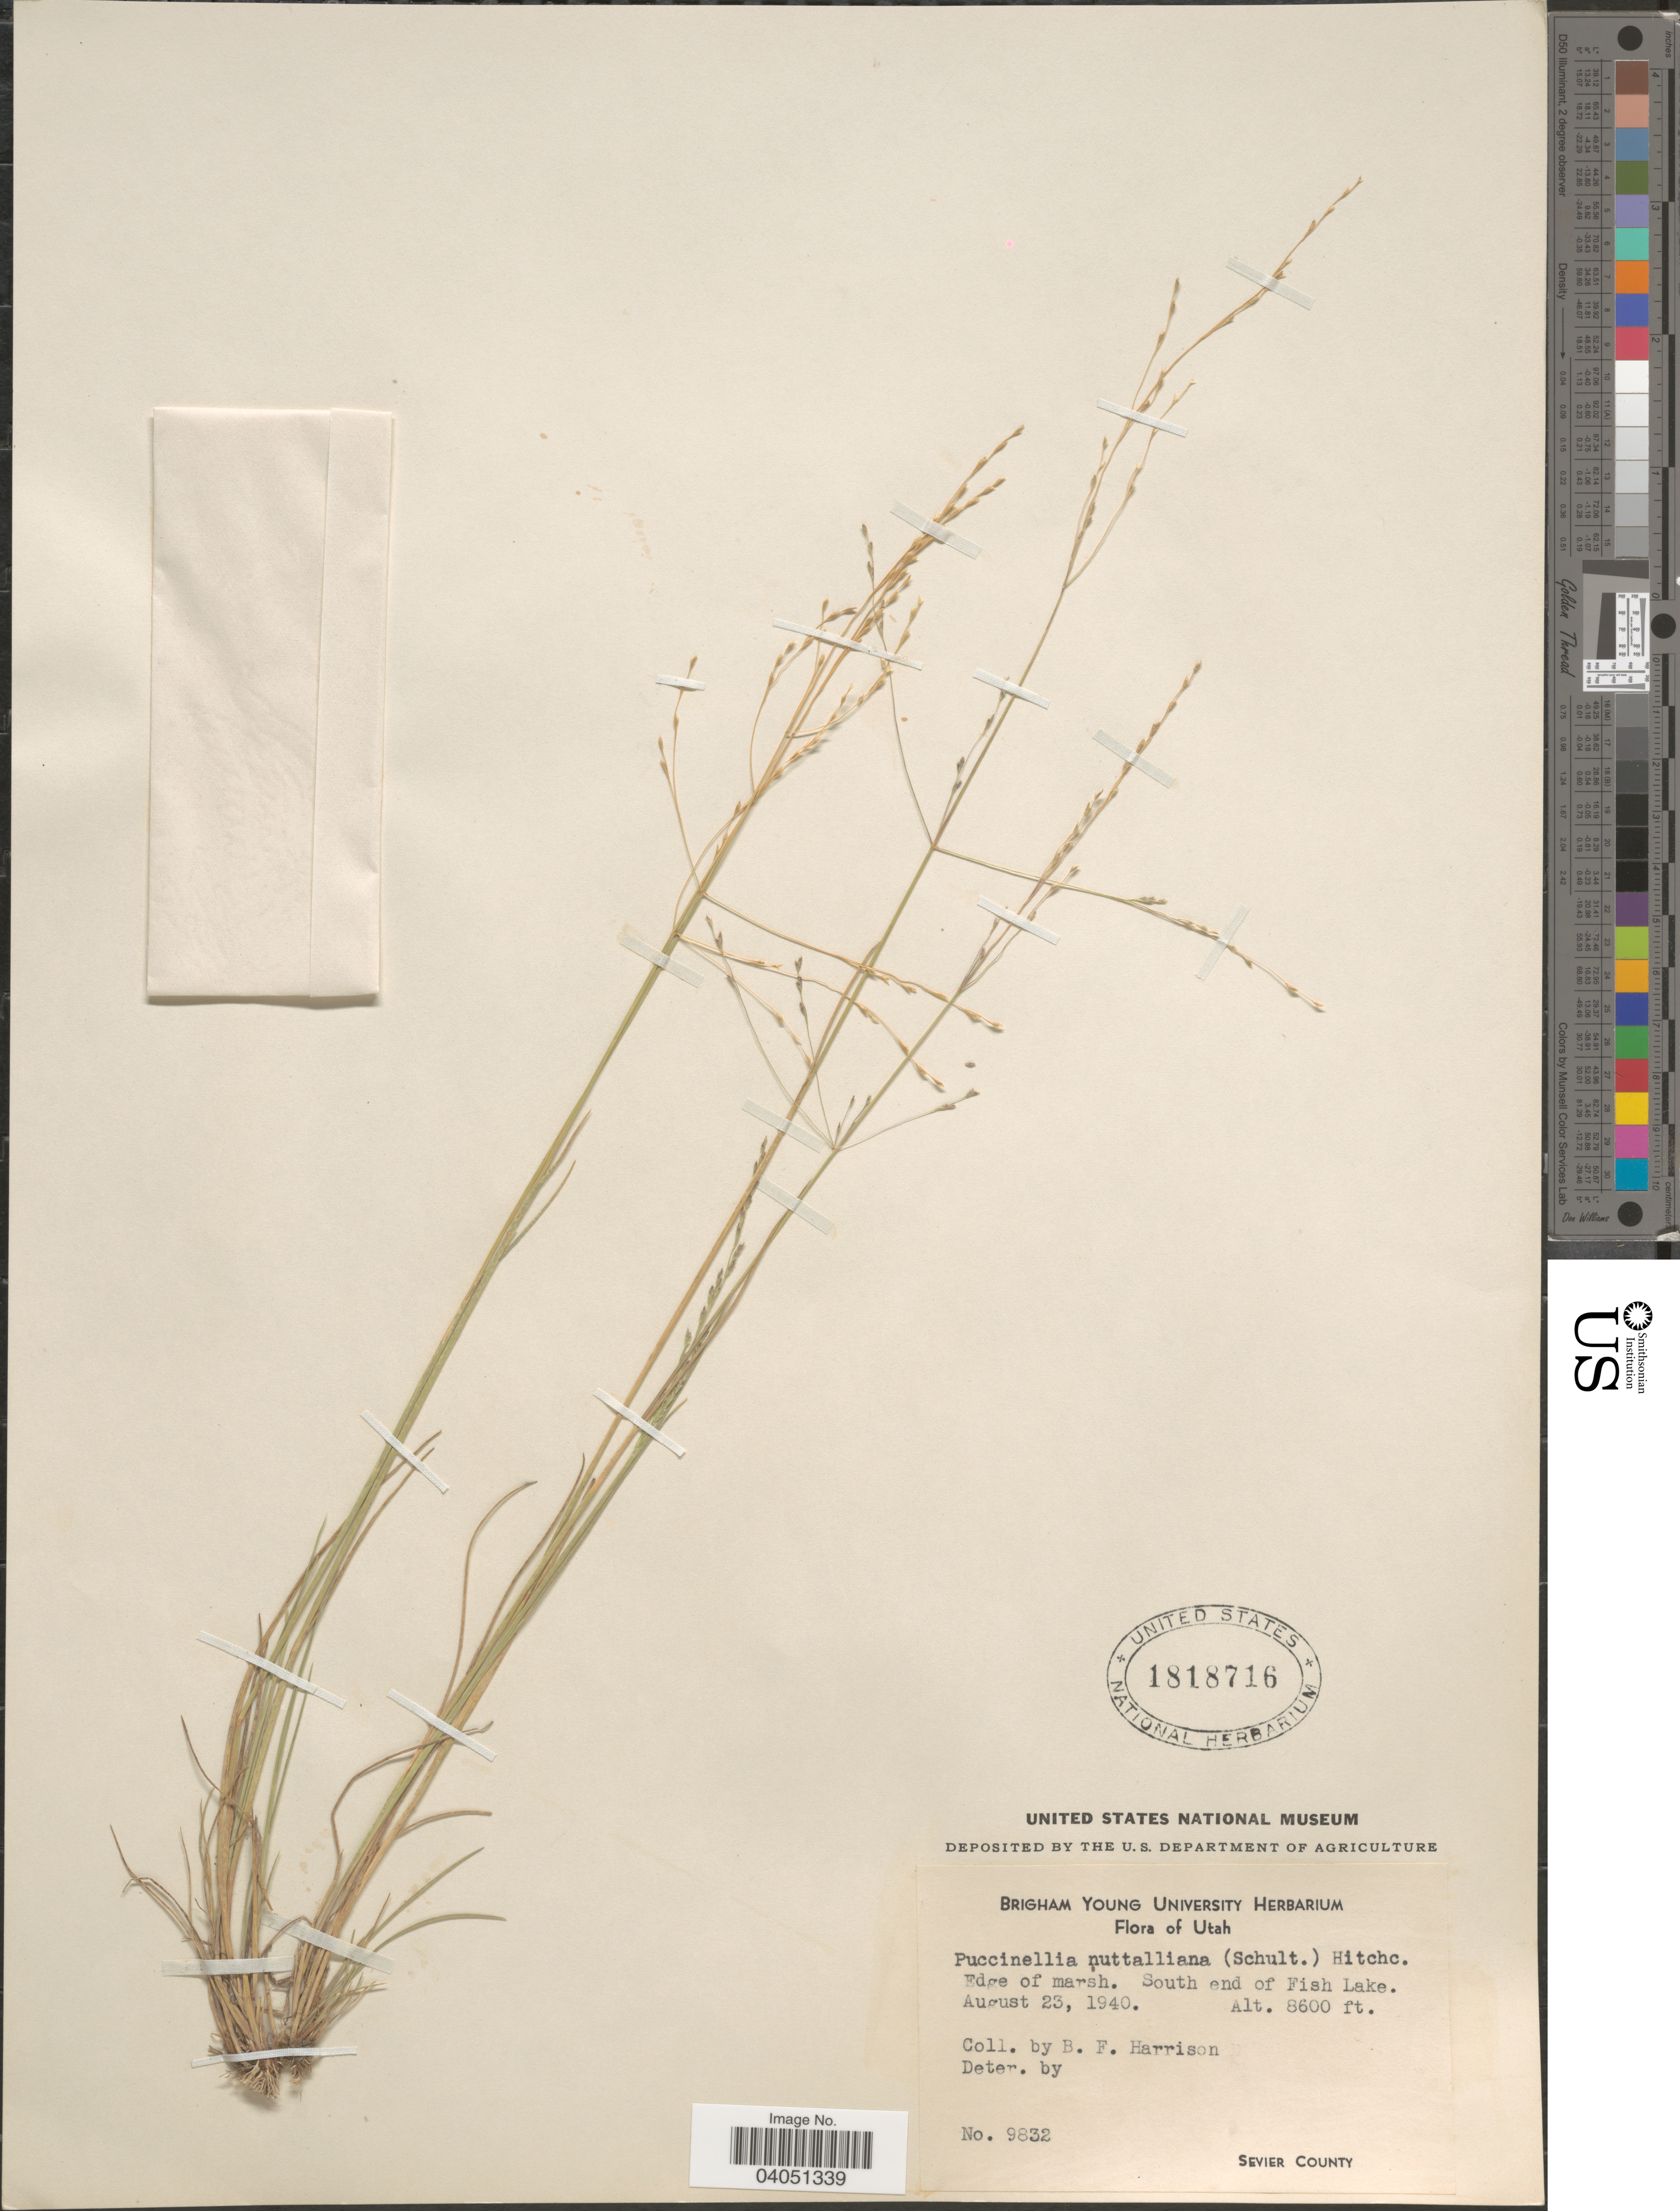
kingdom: Plantae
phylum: Tracheophyta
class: Liliopsida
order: Poales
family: Poaceae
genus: Puccinellia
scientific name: Puccinellia nuttalliana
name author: (Schult.) Hitchc.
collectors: B. F. Harrison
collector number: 9832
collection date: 1940-08-23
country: United States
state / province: Utah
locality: Edge of marsh. South end of Fish Lake. Sevier County.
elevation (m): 2621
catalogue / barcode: US 1818716